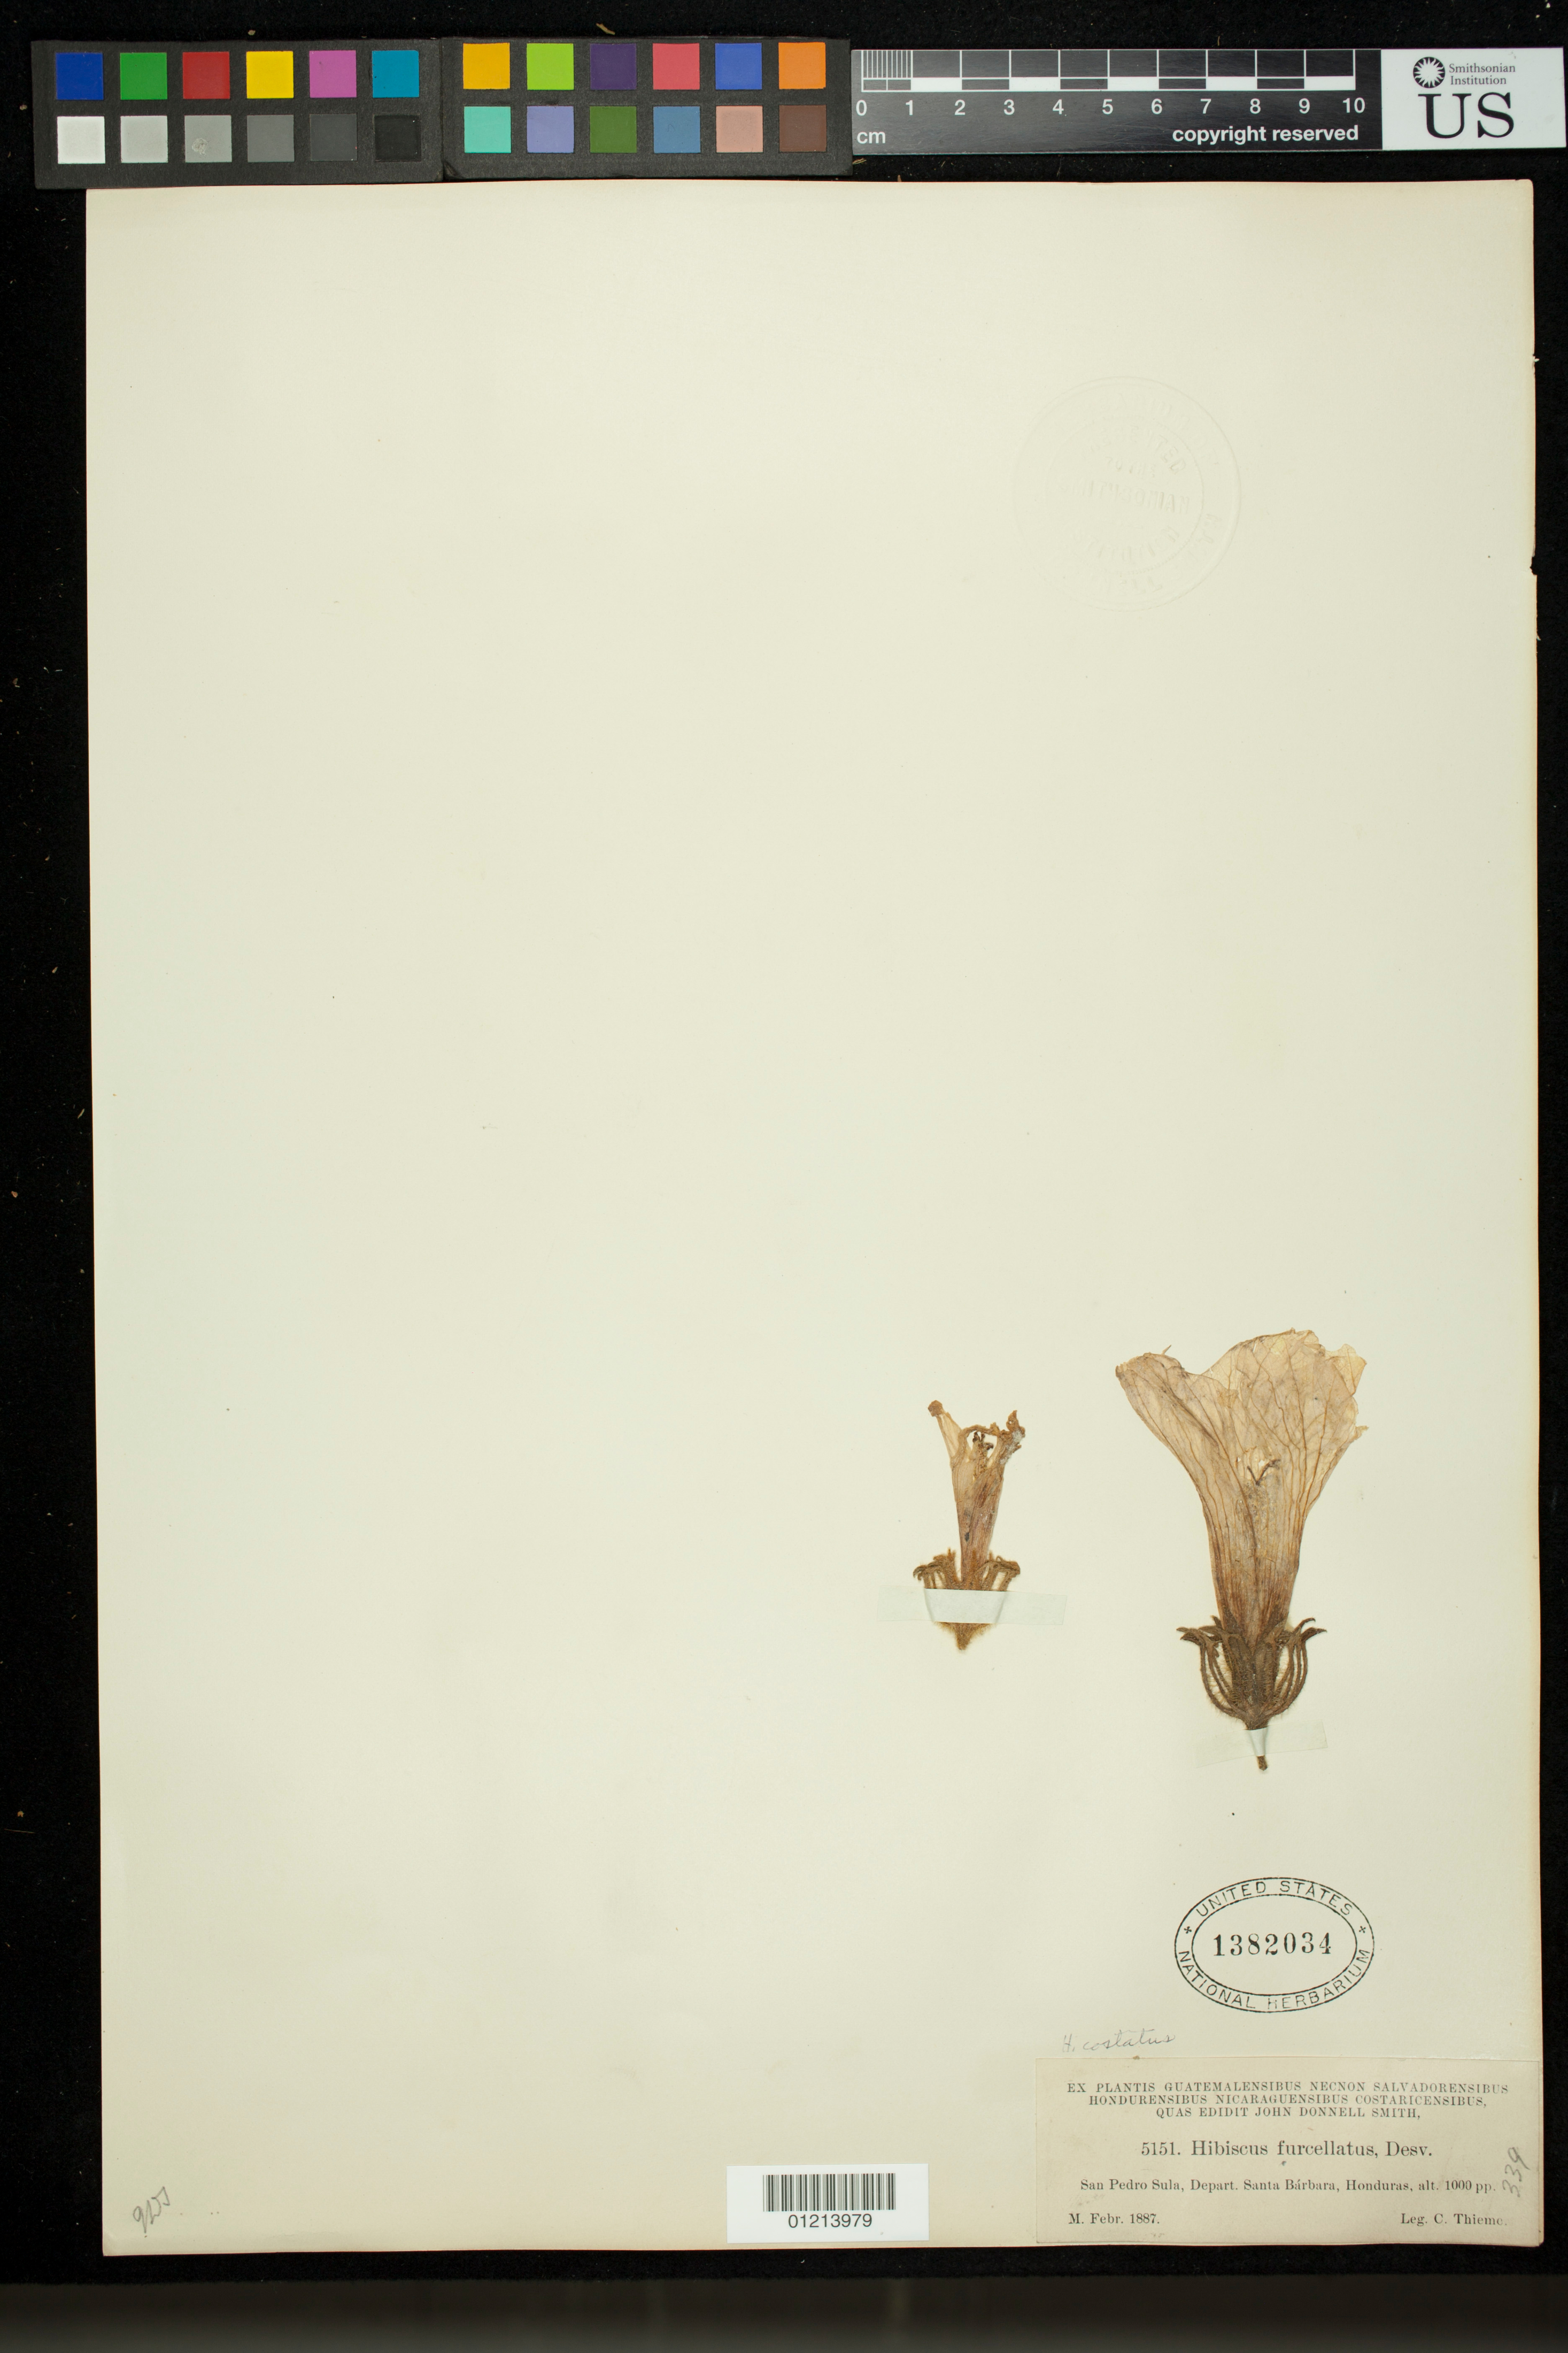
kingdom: Plantae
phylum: Tracheophyta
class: Magnoliopsida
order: Malvales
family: Malvaceae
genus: Sabdariffa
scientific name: Sabdariffa costata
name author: (A. Rich.) M.M. Hanes & R.L. Barrett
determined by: Dorr, Laurence J., Curator (BOT), Smithsonian Institution - National Museum of Natural History (UNITED STATES)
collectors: C. Thieme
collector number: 5151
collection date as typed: Feb 1887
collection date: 1887-02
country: Honduras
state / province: Cortés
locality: San Pedro Sula, Depart. Santa Bárbara, Honduras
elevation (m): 305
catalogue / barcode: US 1382034